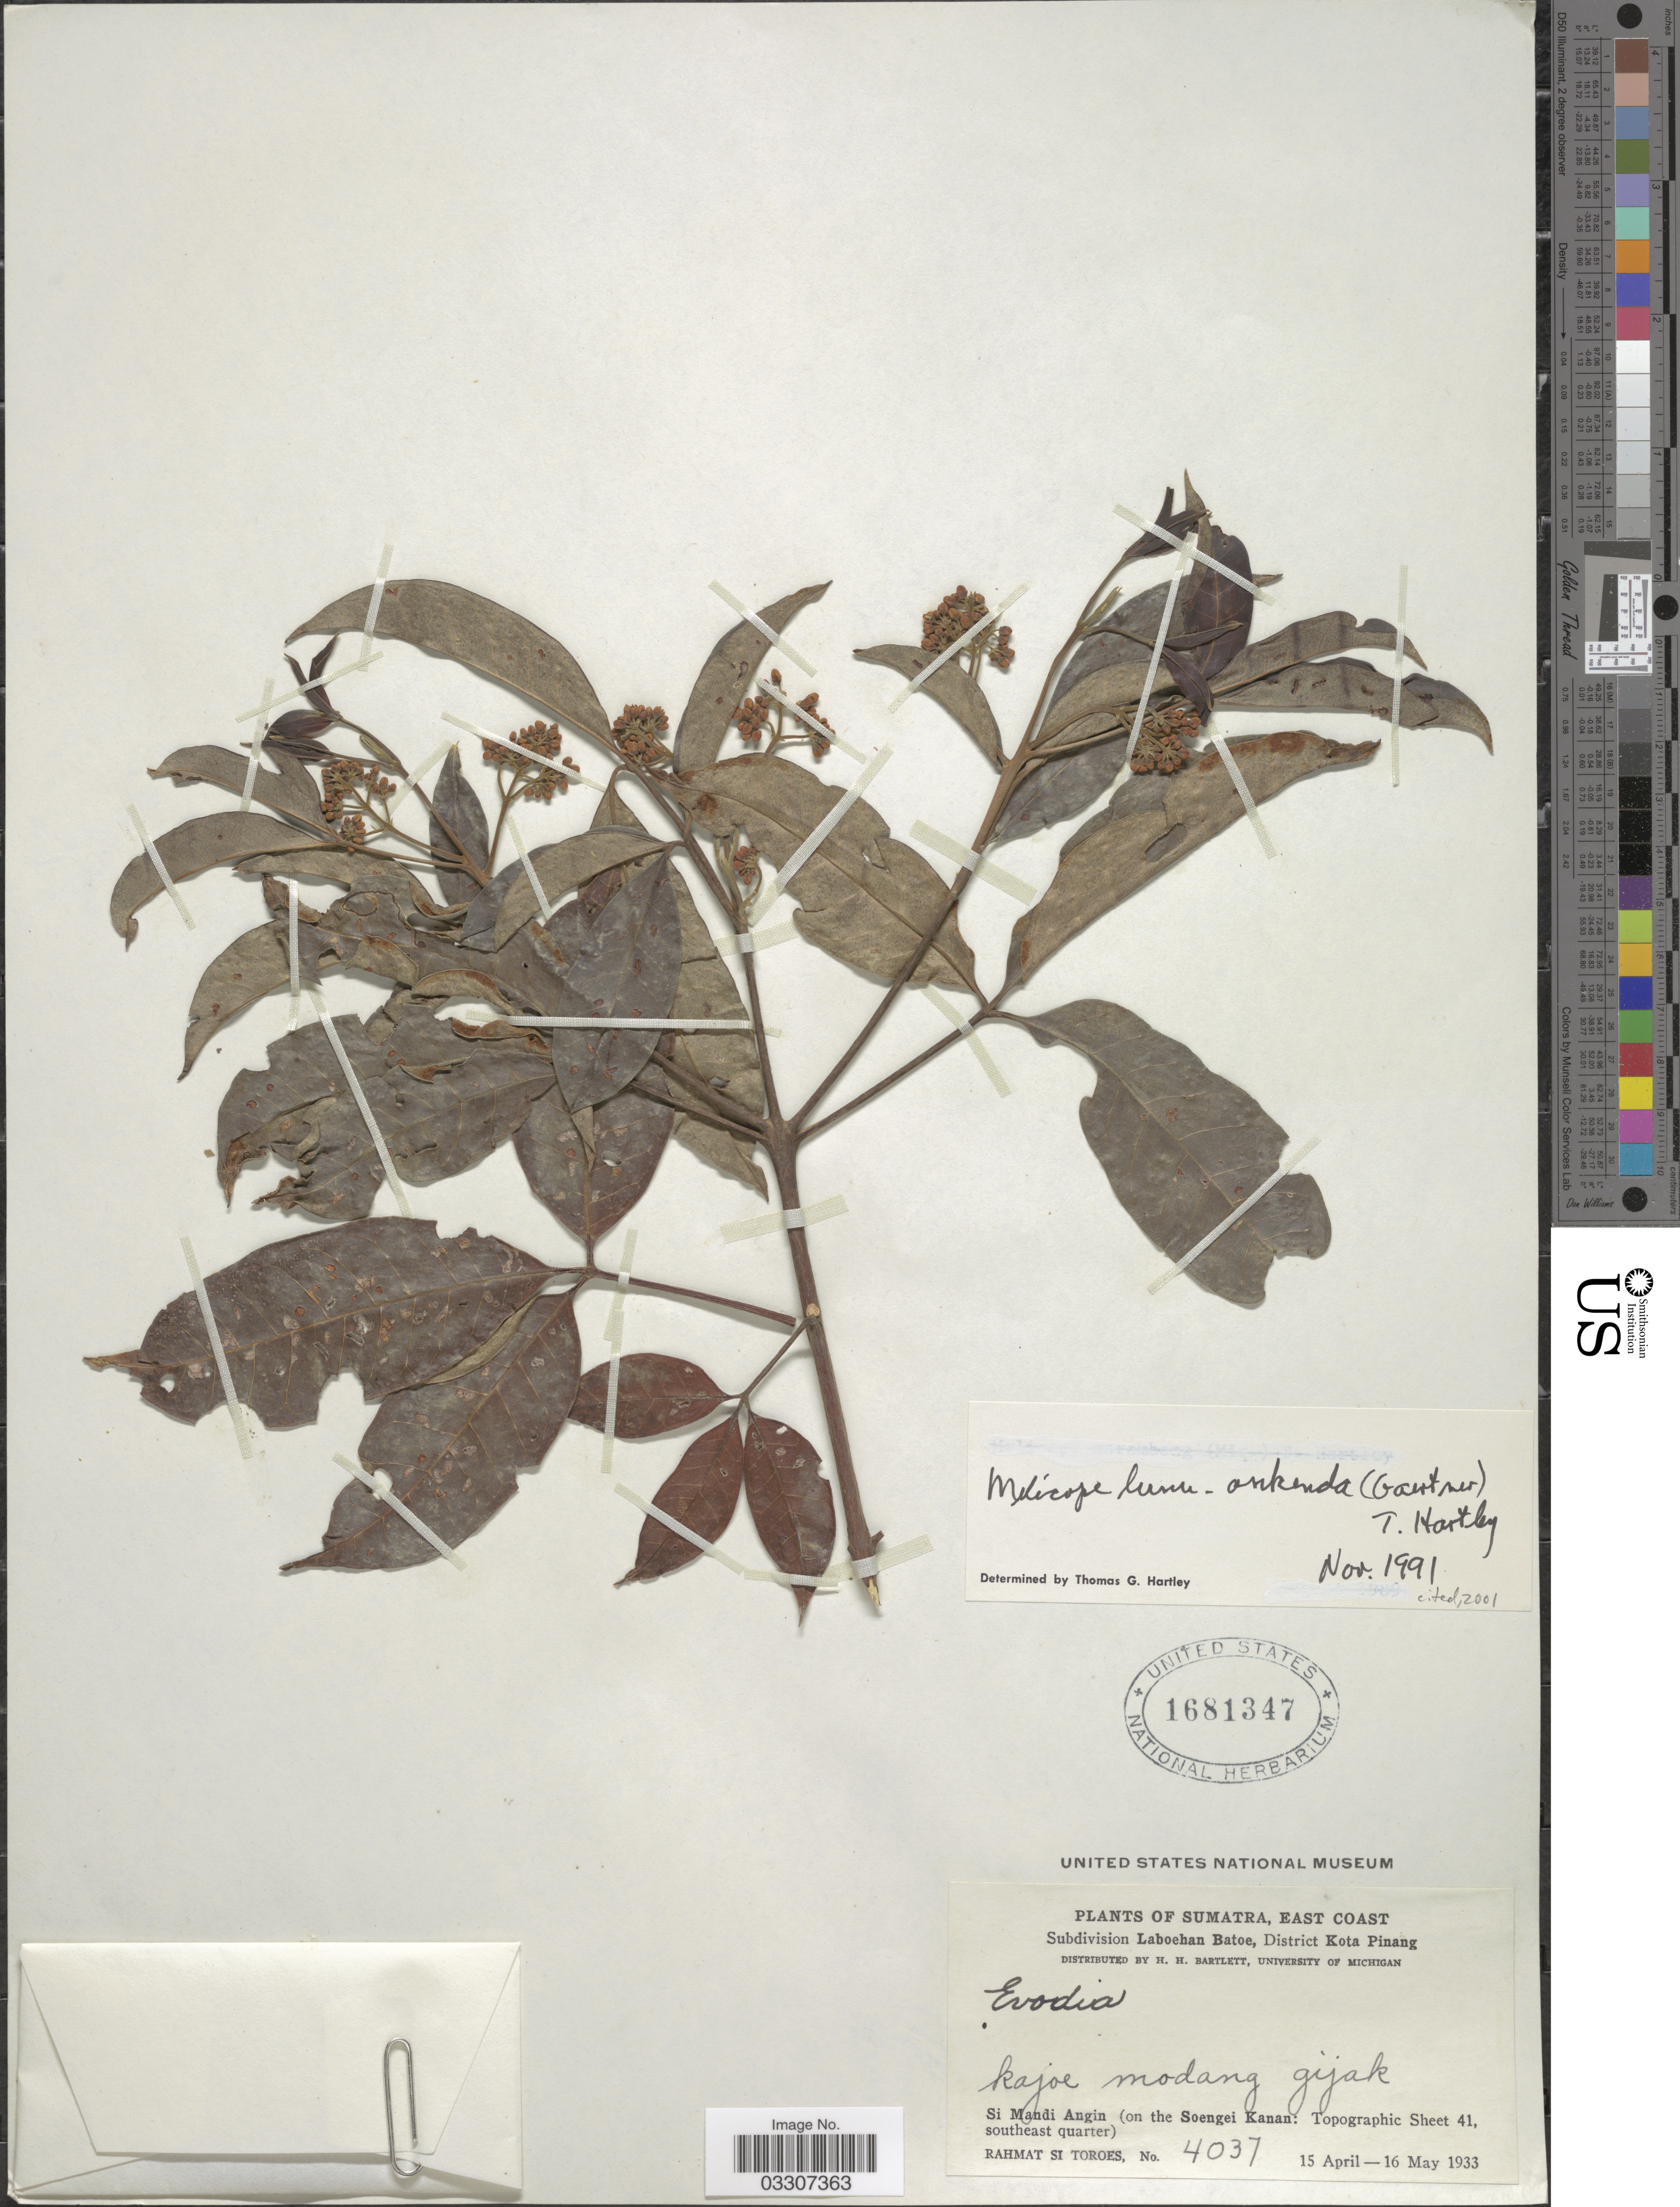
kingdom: Plantae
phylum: Tracheophyta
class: Magnoliopsida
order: Sapindales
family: Rutaceae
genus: Melicope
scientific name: Melicope lunu-ankenda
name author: (Gaertn.) T.G. Hartley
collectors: Rahmat Si Boeea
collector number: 4037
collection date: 1933-04-15/1933-05-16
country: Indonesia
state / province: Sumatra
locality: East Coast. Subdivision Laboehan Batoe, District Kota Pinang. Si Mandi Angin (on the Soengei Kanan: Topographic Sheet 41, southeast quarter).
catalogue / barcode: US 1681347